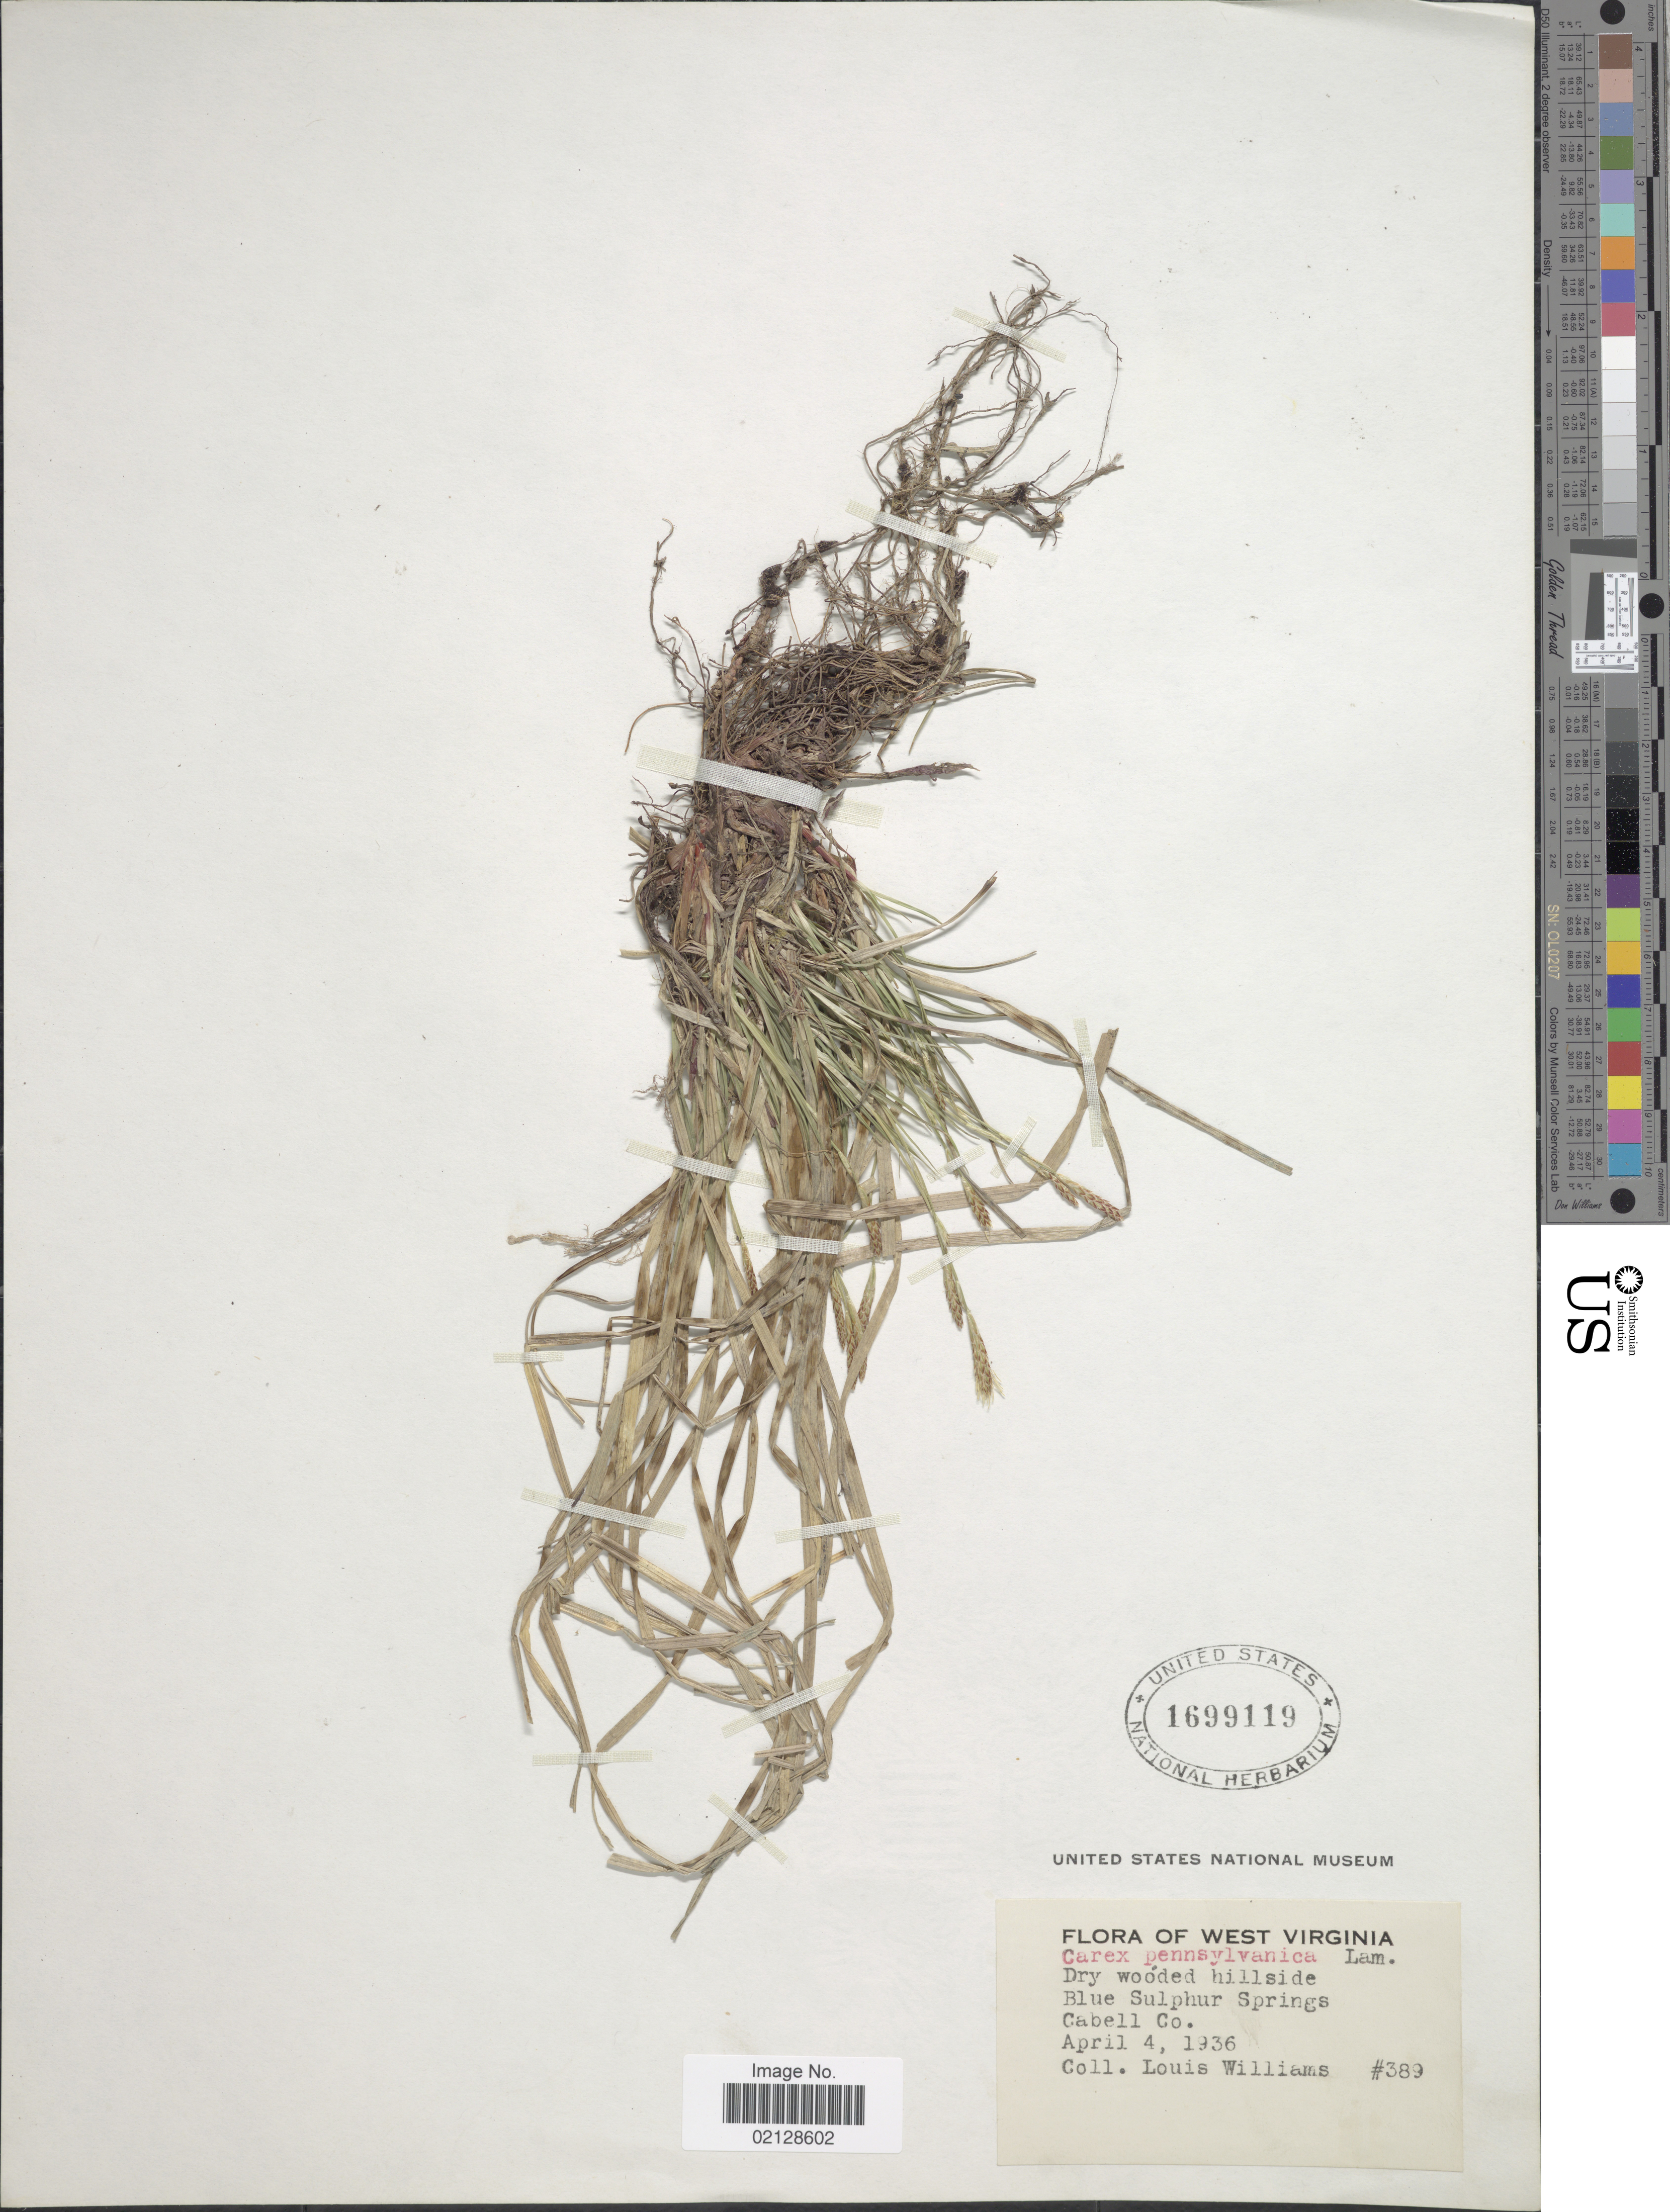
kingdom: Plantae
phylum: Tracheophyta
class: Liliopsida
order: Poales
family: Cyperaceae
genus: Carex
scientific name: Carex pensylvanica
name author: Lam.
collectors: L. Williams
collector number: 389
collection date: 1936-04-04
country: United States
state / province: West Virginia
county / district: Cabell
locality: Blue Sulphur Springs, Cabell Co.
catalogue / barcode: US 1699119